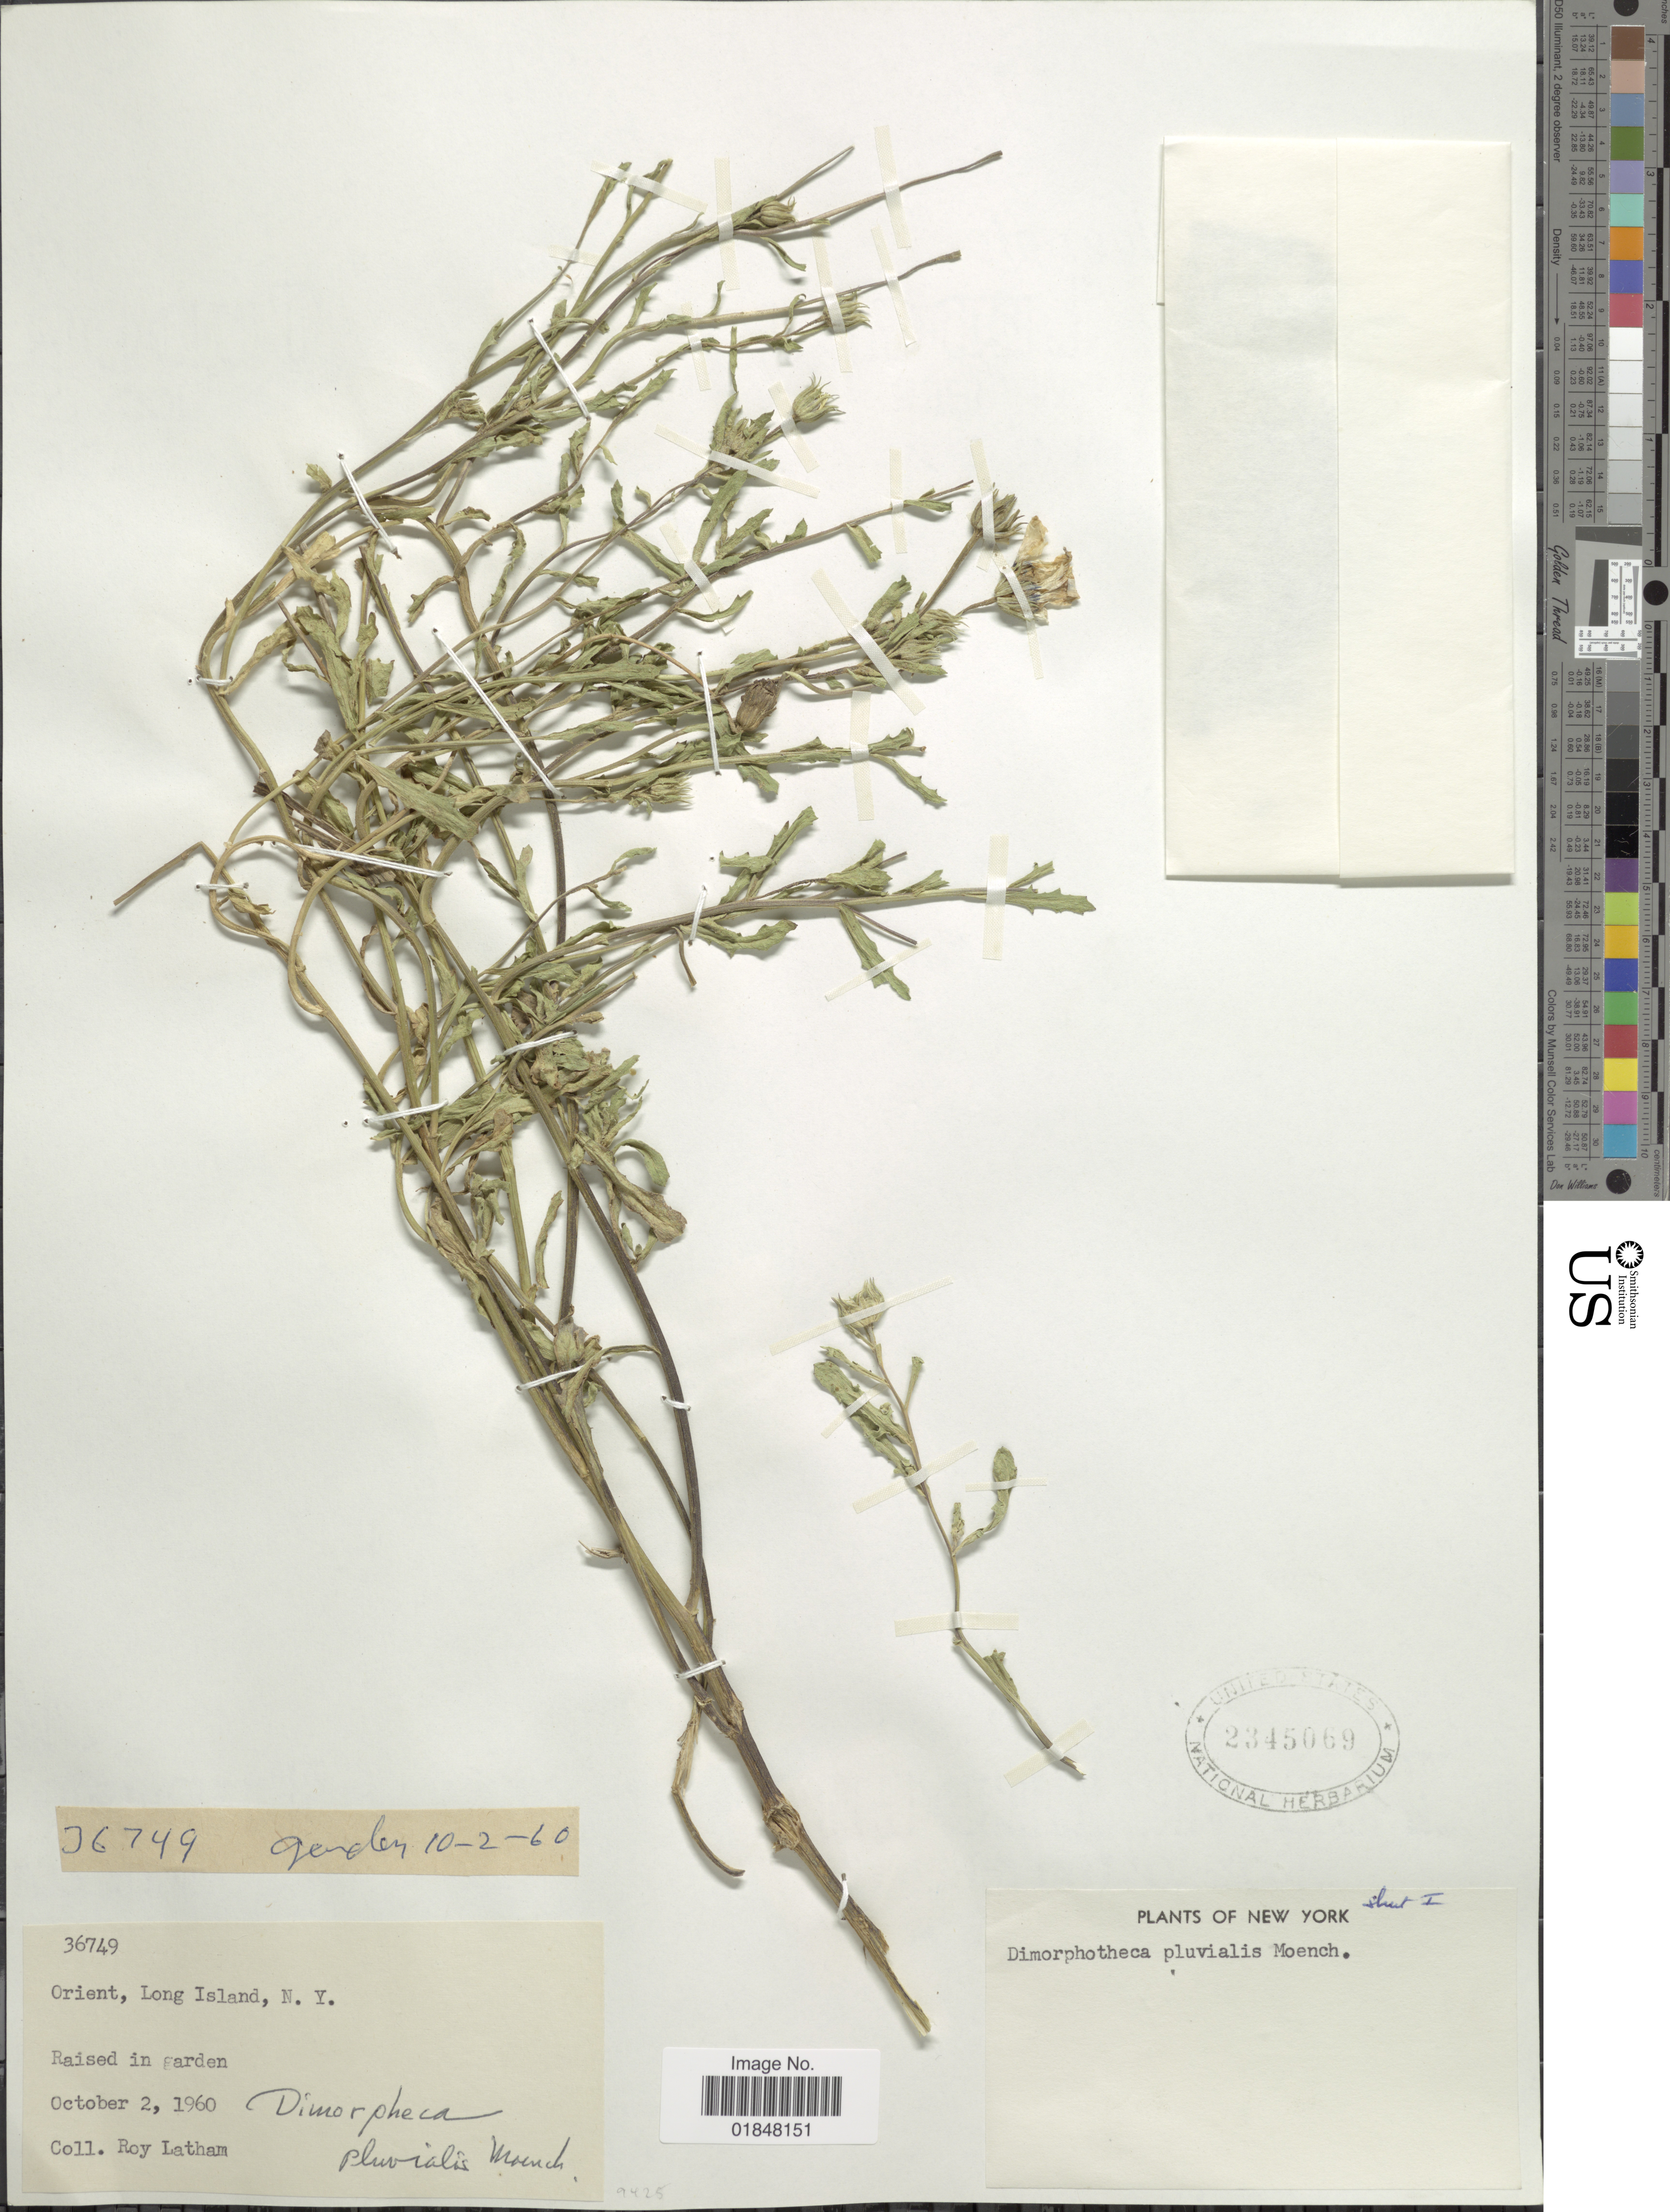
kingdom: Plantae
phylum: Tracheophyta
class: Magnoliopsida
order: Asterales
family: Asteraceae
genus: Dimorphotheca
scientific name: Dimorphotheca pluvialis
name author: (L.) Moench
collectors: R. Latham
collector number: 36749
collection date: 1960-10-02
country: United States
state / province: New York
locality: Orient, Long Island, N. Y.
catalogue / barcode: US 2345069